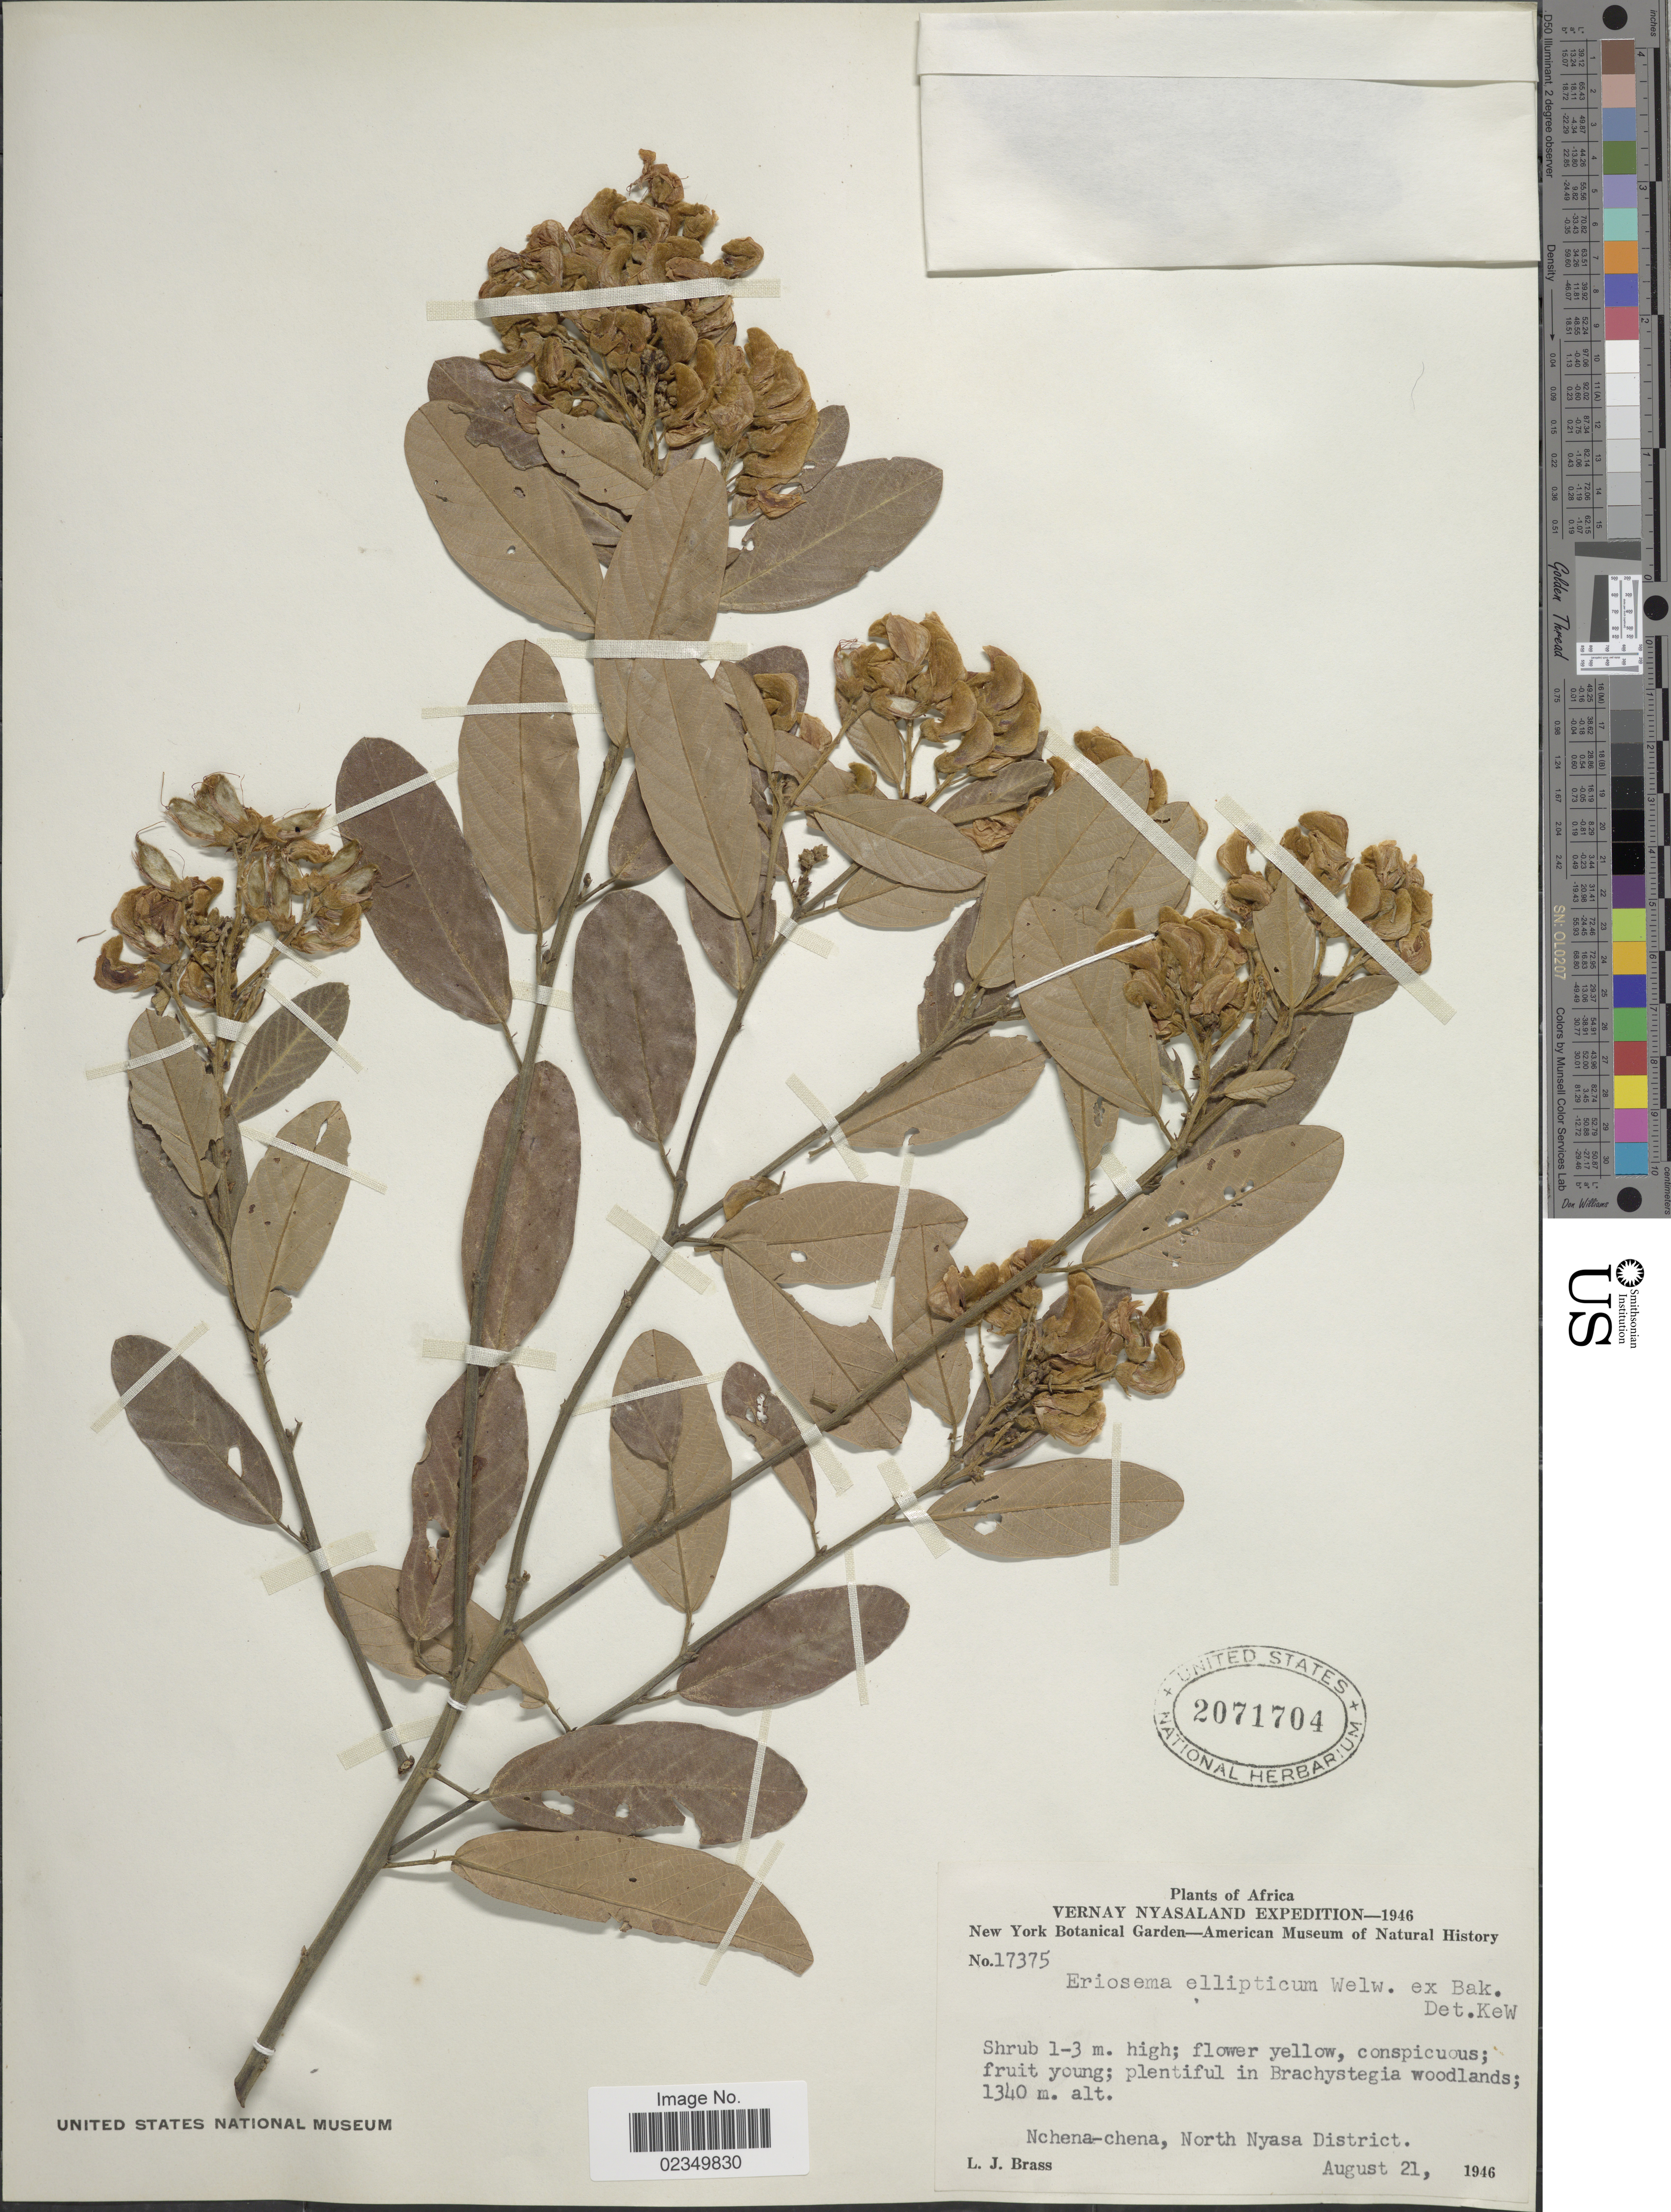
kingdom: Plantae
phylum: Tracheophyta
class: Magnoliopsida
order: Fabales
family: Fabaceae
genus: Eriosema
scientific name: Eriosema ellipticum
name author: Baker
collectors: L. J. Brass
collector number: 17375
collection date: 1946-08-21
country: Malawi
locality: Vernay Nyasaland, Nchena-chena, North Nyasa District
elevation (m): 1340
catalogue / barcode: US 2071704